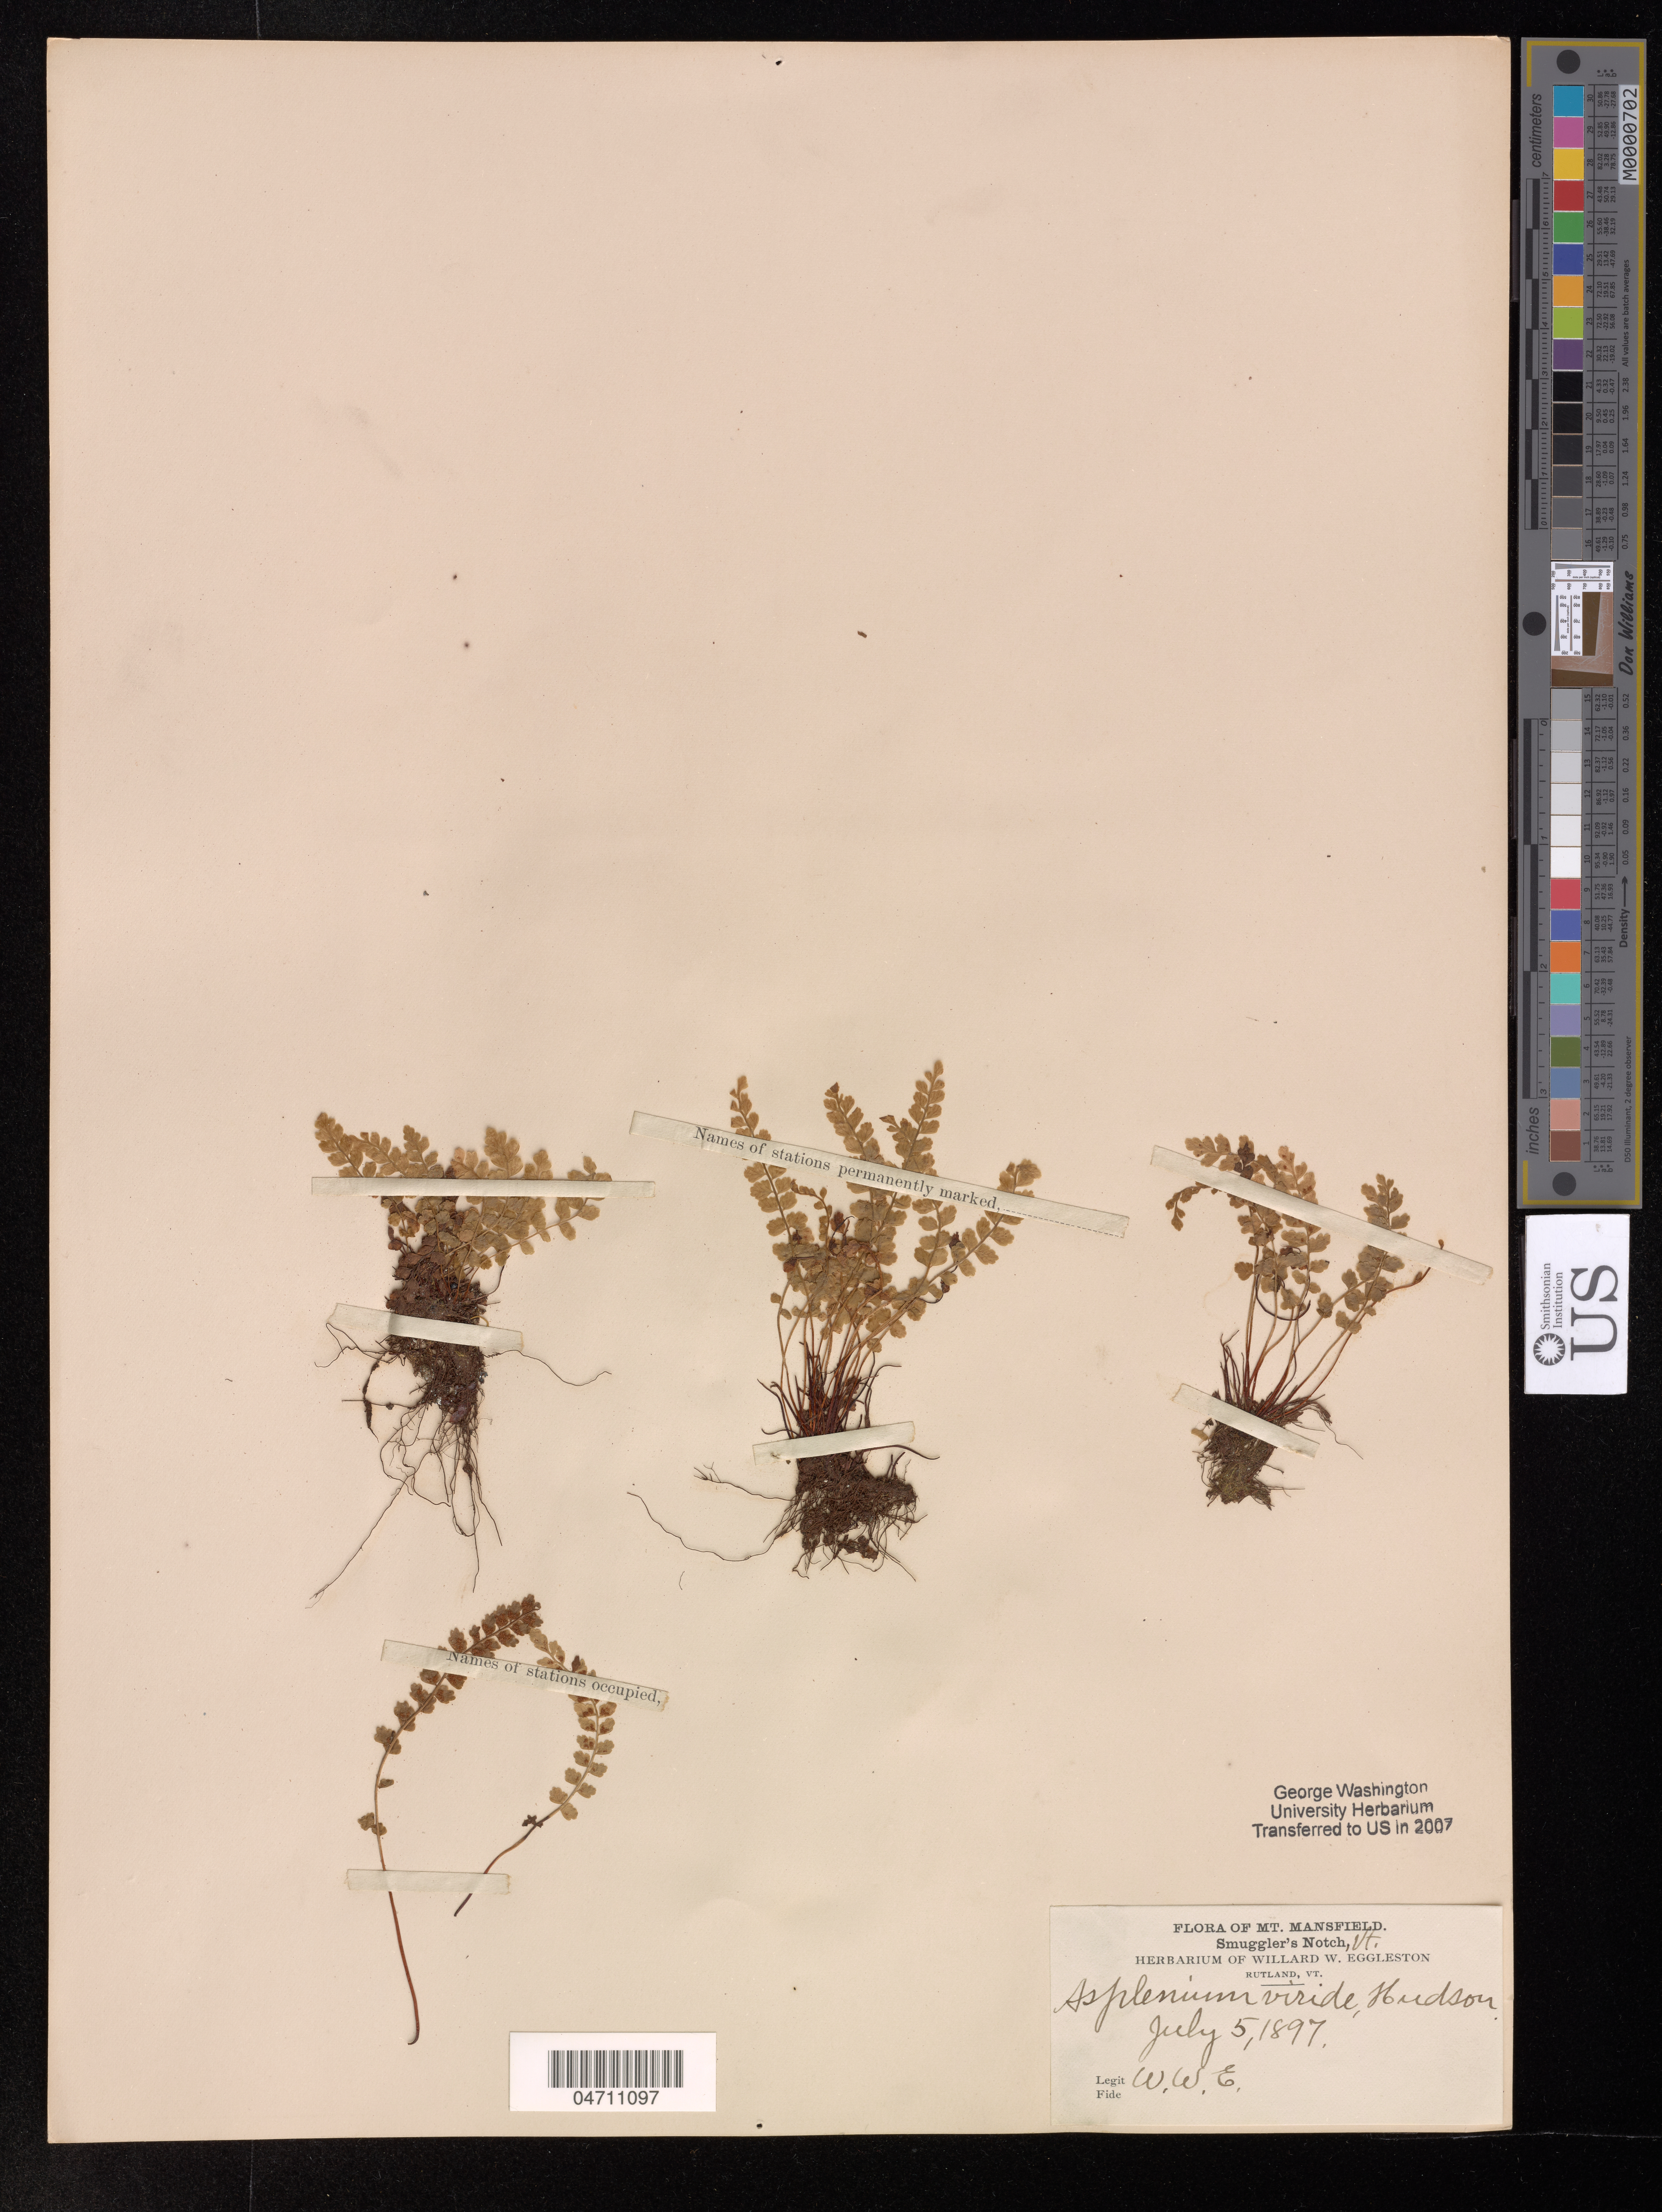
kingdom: Plantae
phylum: Tracheophyta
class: Polypodiopsida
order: Polypodiales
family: Aspleniaceae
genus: Asplenium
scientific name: Asplenium viride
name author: Huds.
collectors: W. W. Eggleston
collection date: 1897-07-05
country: United States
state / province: Vermont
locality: Mt. Mansfield. Smuggler's Notch